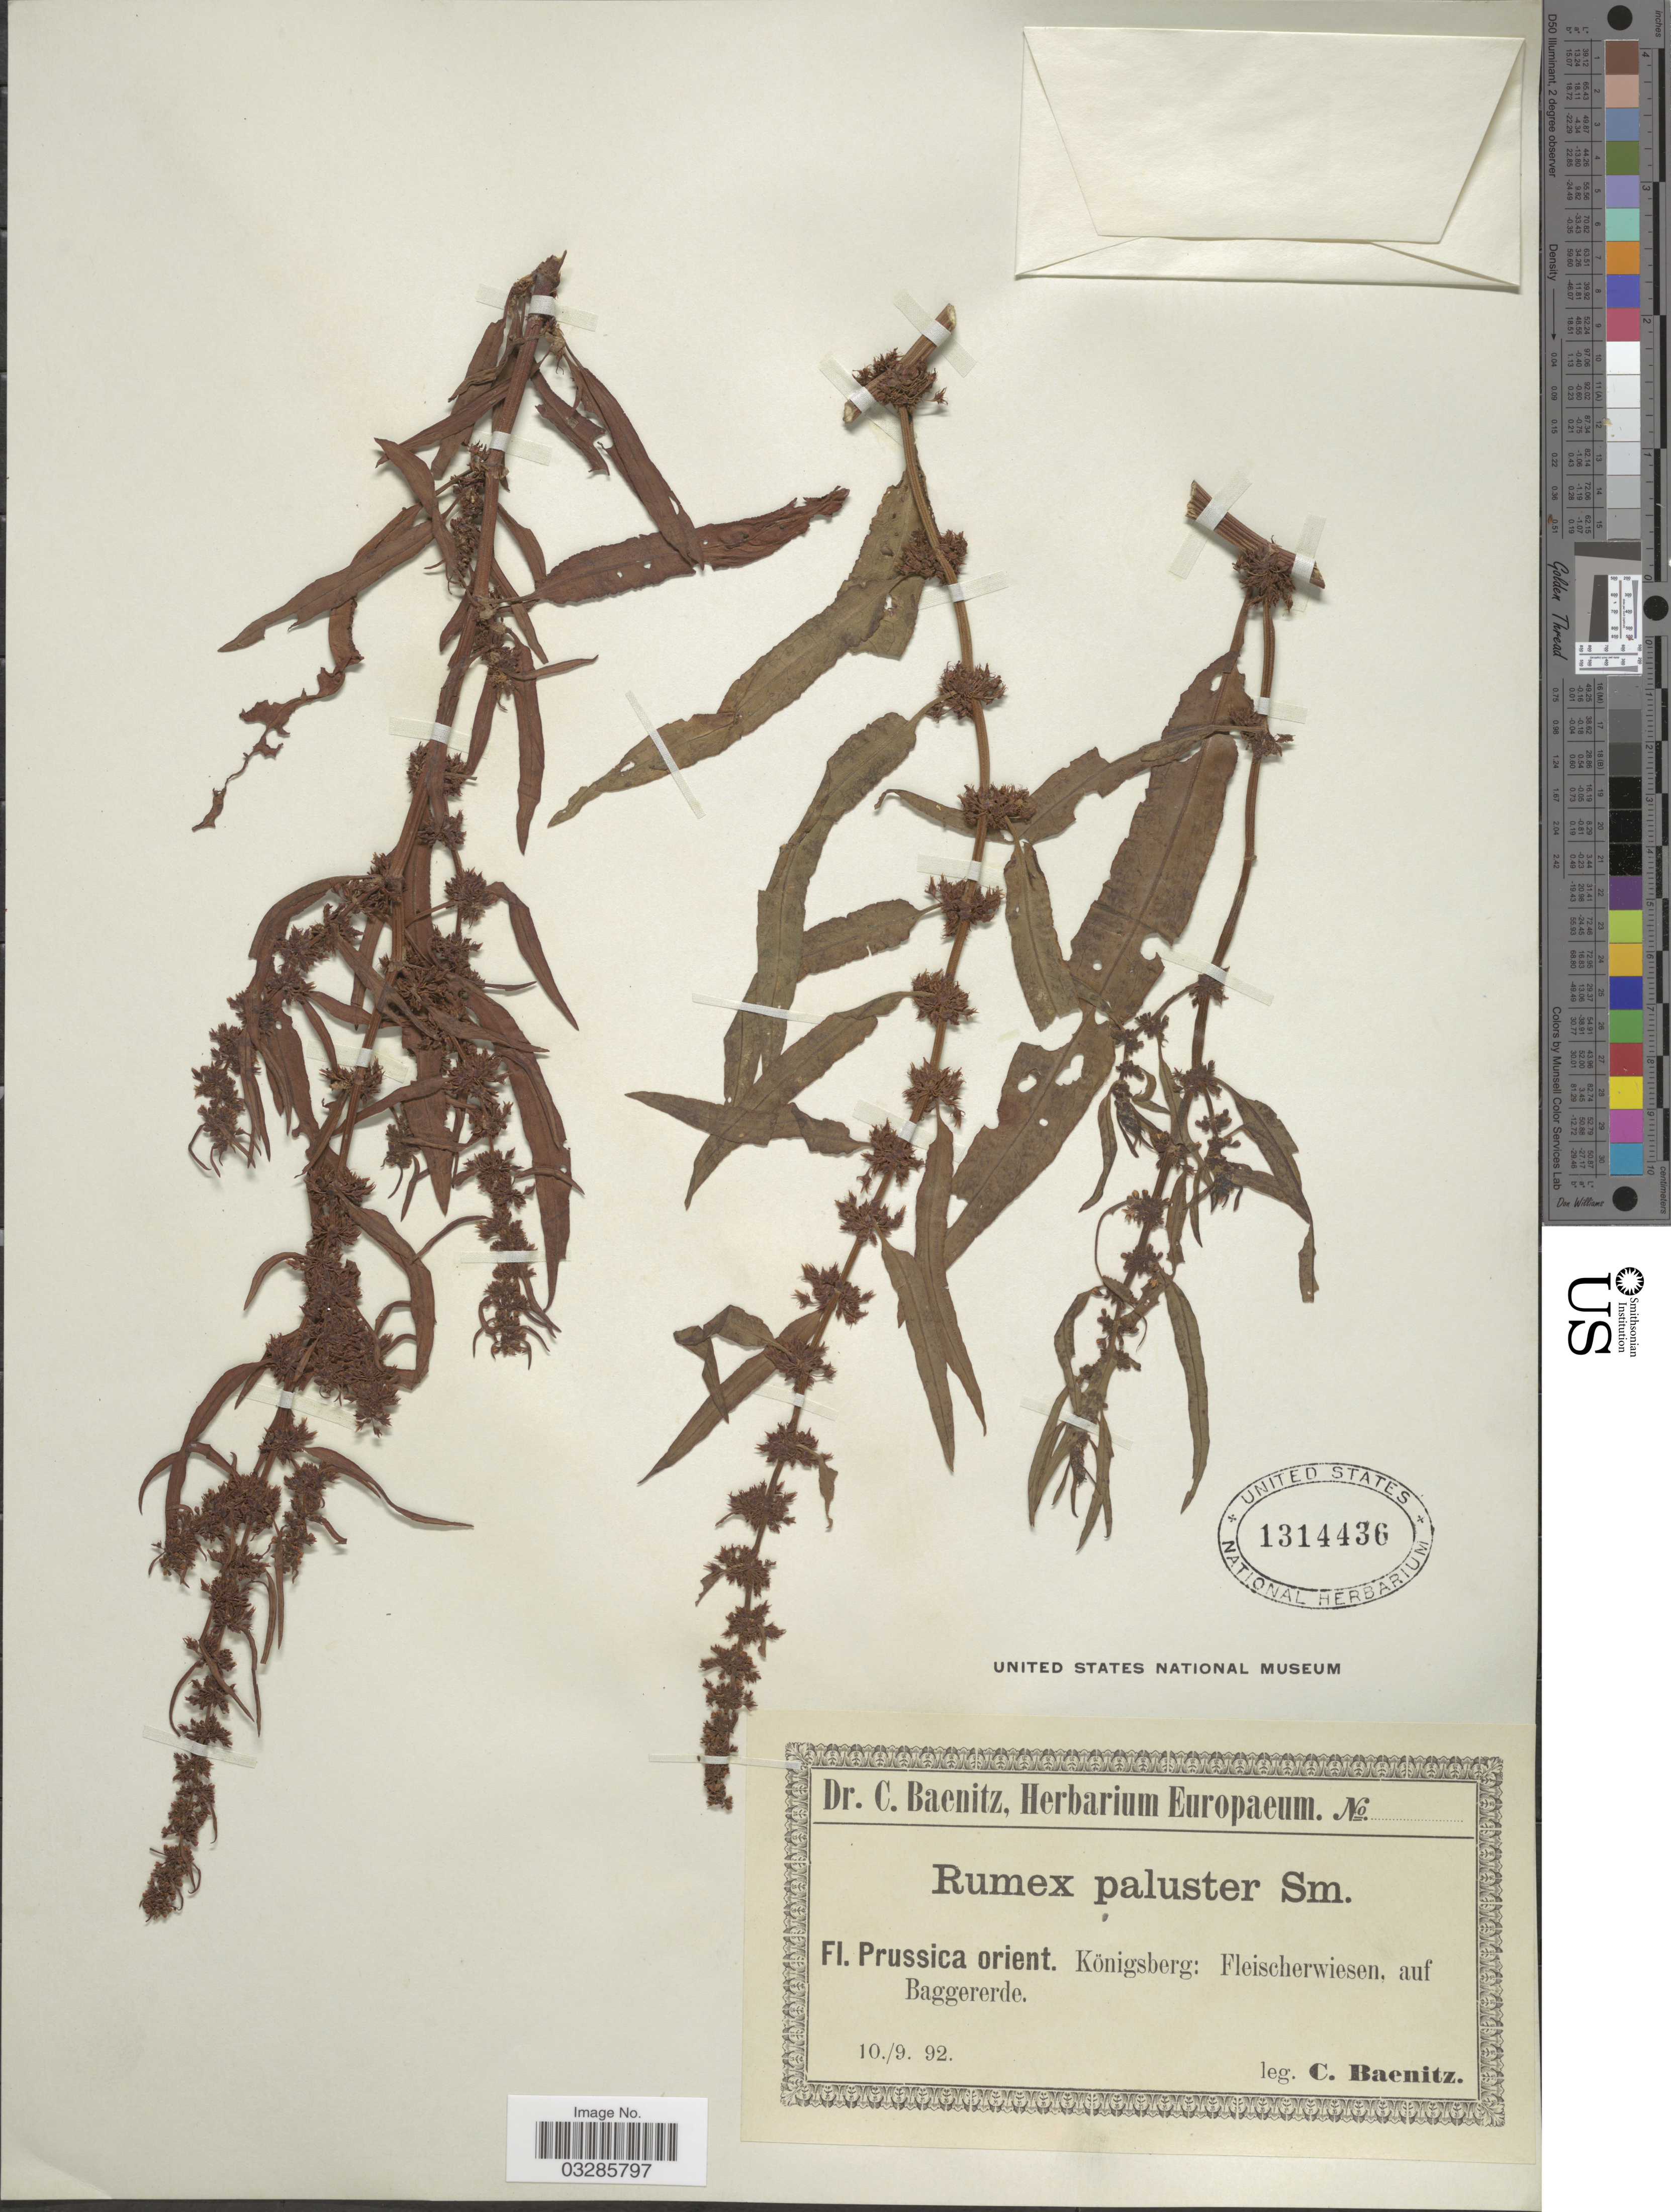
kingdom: Plantae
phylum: Tracheophyta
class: Magnoliopsida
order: Caryophyllales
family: Polygonaceae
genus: Rumex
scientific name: Rumex paluster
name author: A. Kern.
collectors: C. G. Baenitz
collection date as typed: Transcribed d/m/y: 10/9/92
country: Russian Federation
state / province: Kaliningrad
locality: Prussica orient. Königsberg: Fleischerwiesen, auf Baggererde.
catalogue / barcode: US 1314436